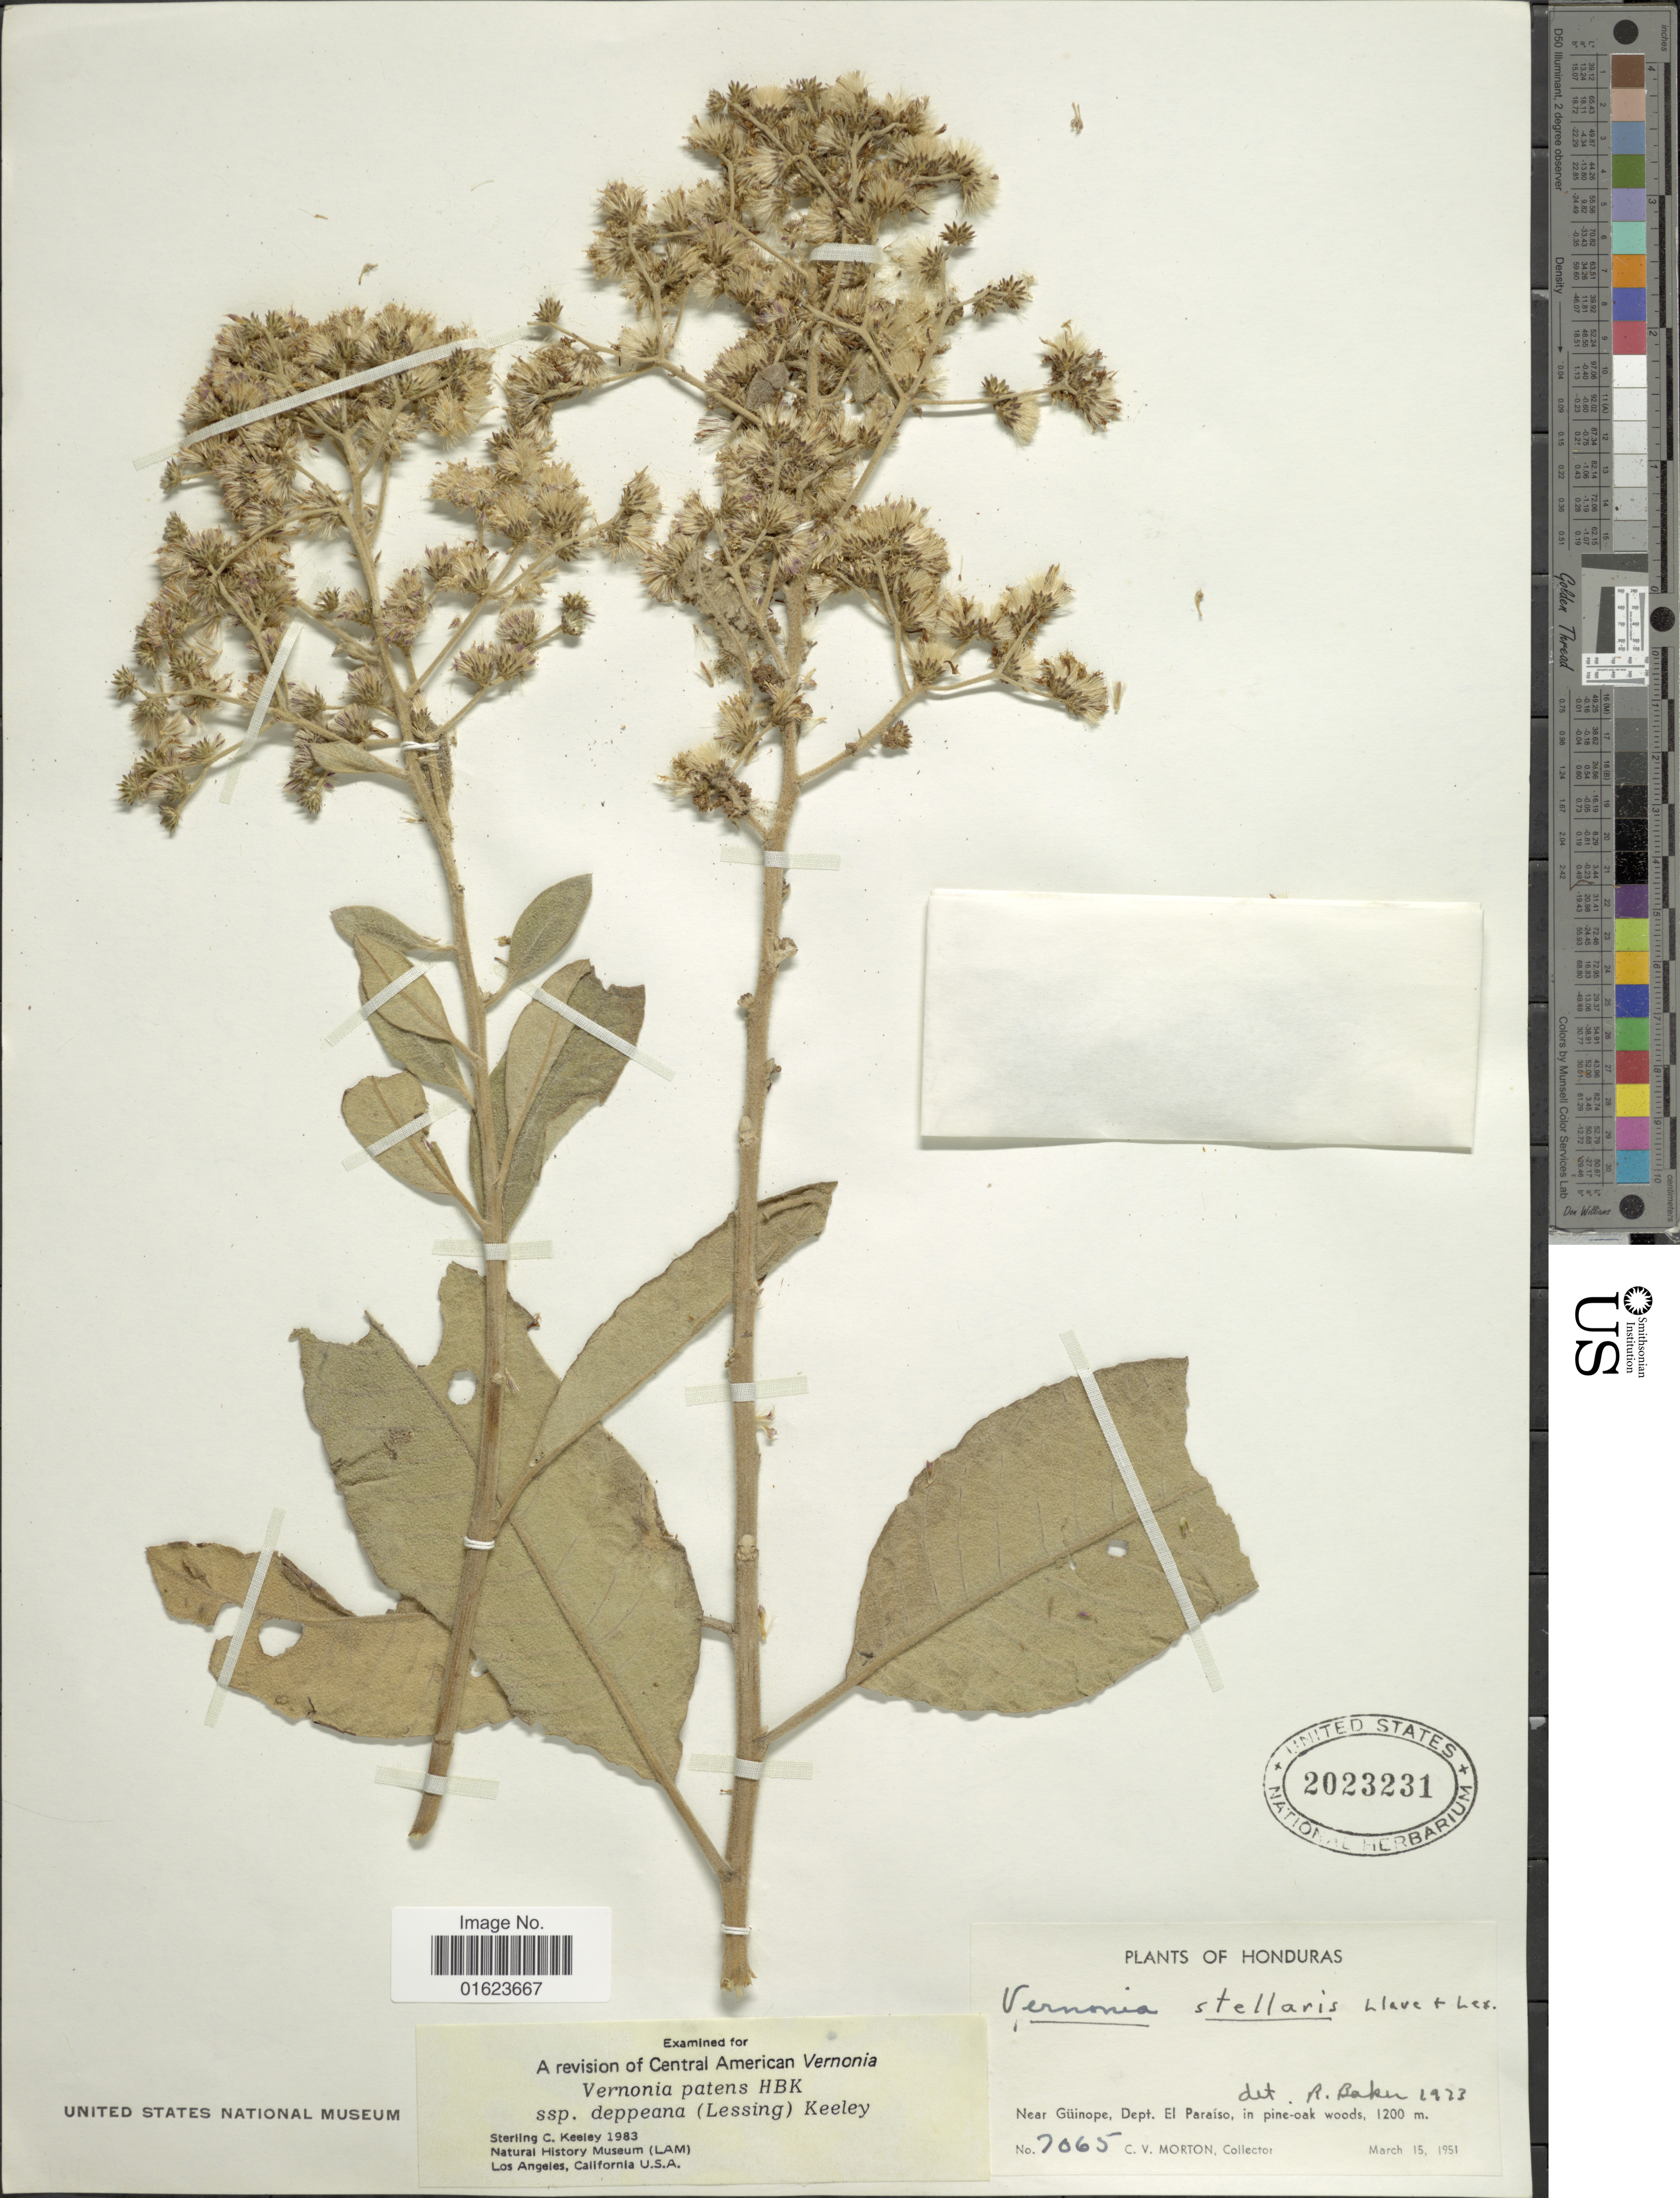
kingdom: Plantae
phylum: Tracheophyta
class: Magnoliopsida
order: Asterales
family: Asteraceae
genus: Vernonanthura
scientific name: Vernonanthura deppeana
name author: (Less.) H. Rob.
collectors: C. V. Morton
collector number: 7065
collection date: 1951-03-15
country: Honduras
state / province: El Paraíso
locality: Near Guinope,. Dept. El Paraiso. in pine-oak woods.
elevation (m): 1200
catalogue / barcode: US 2023231